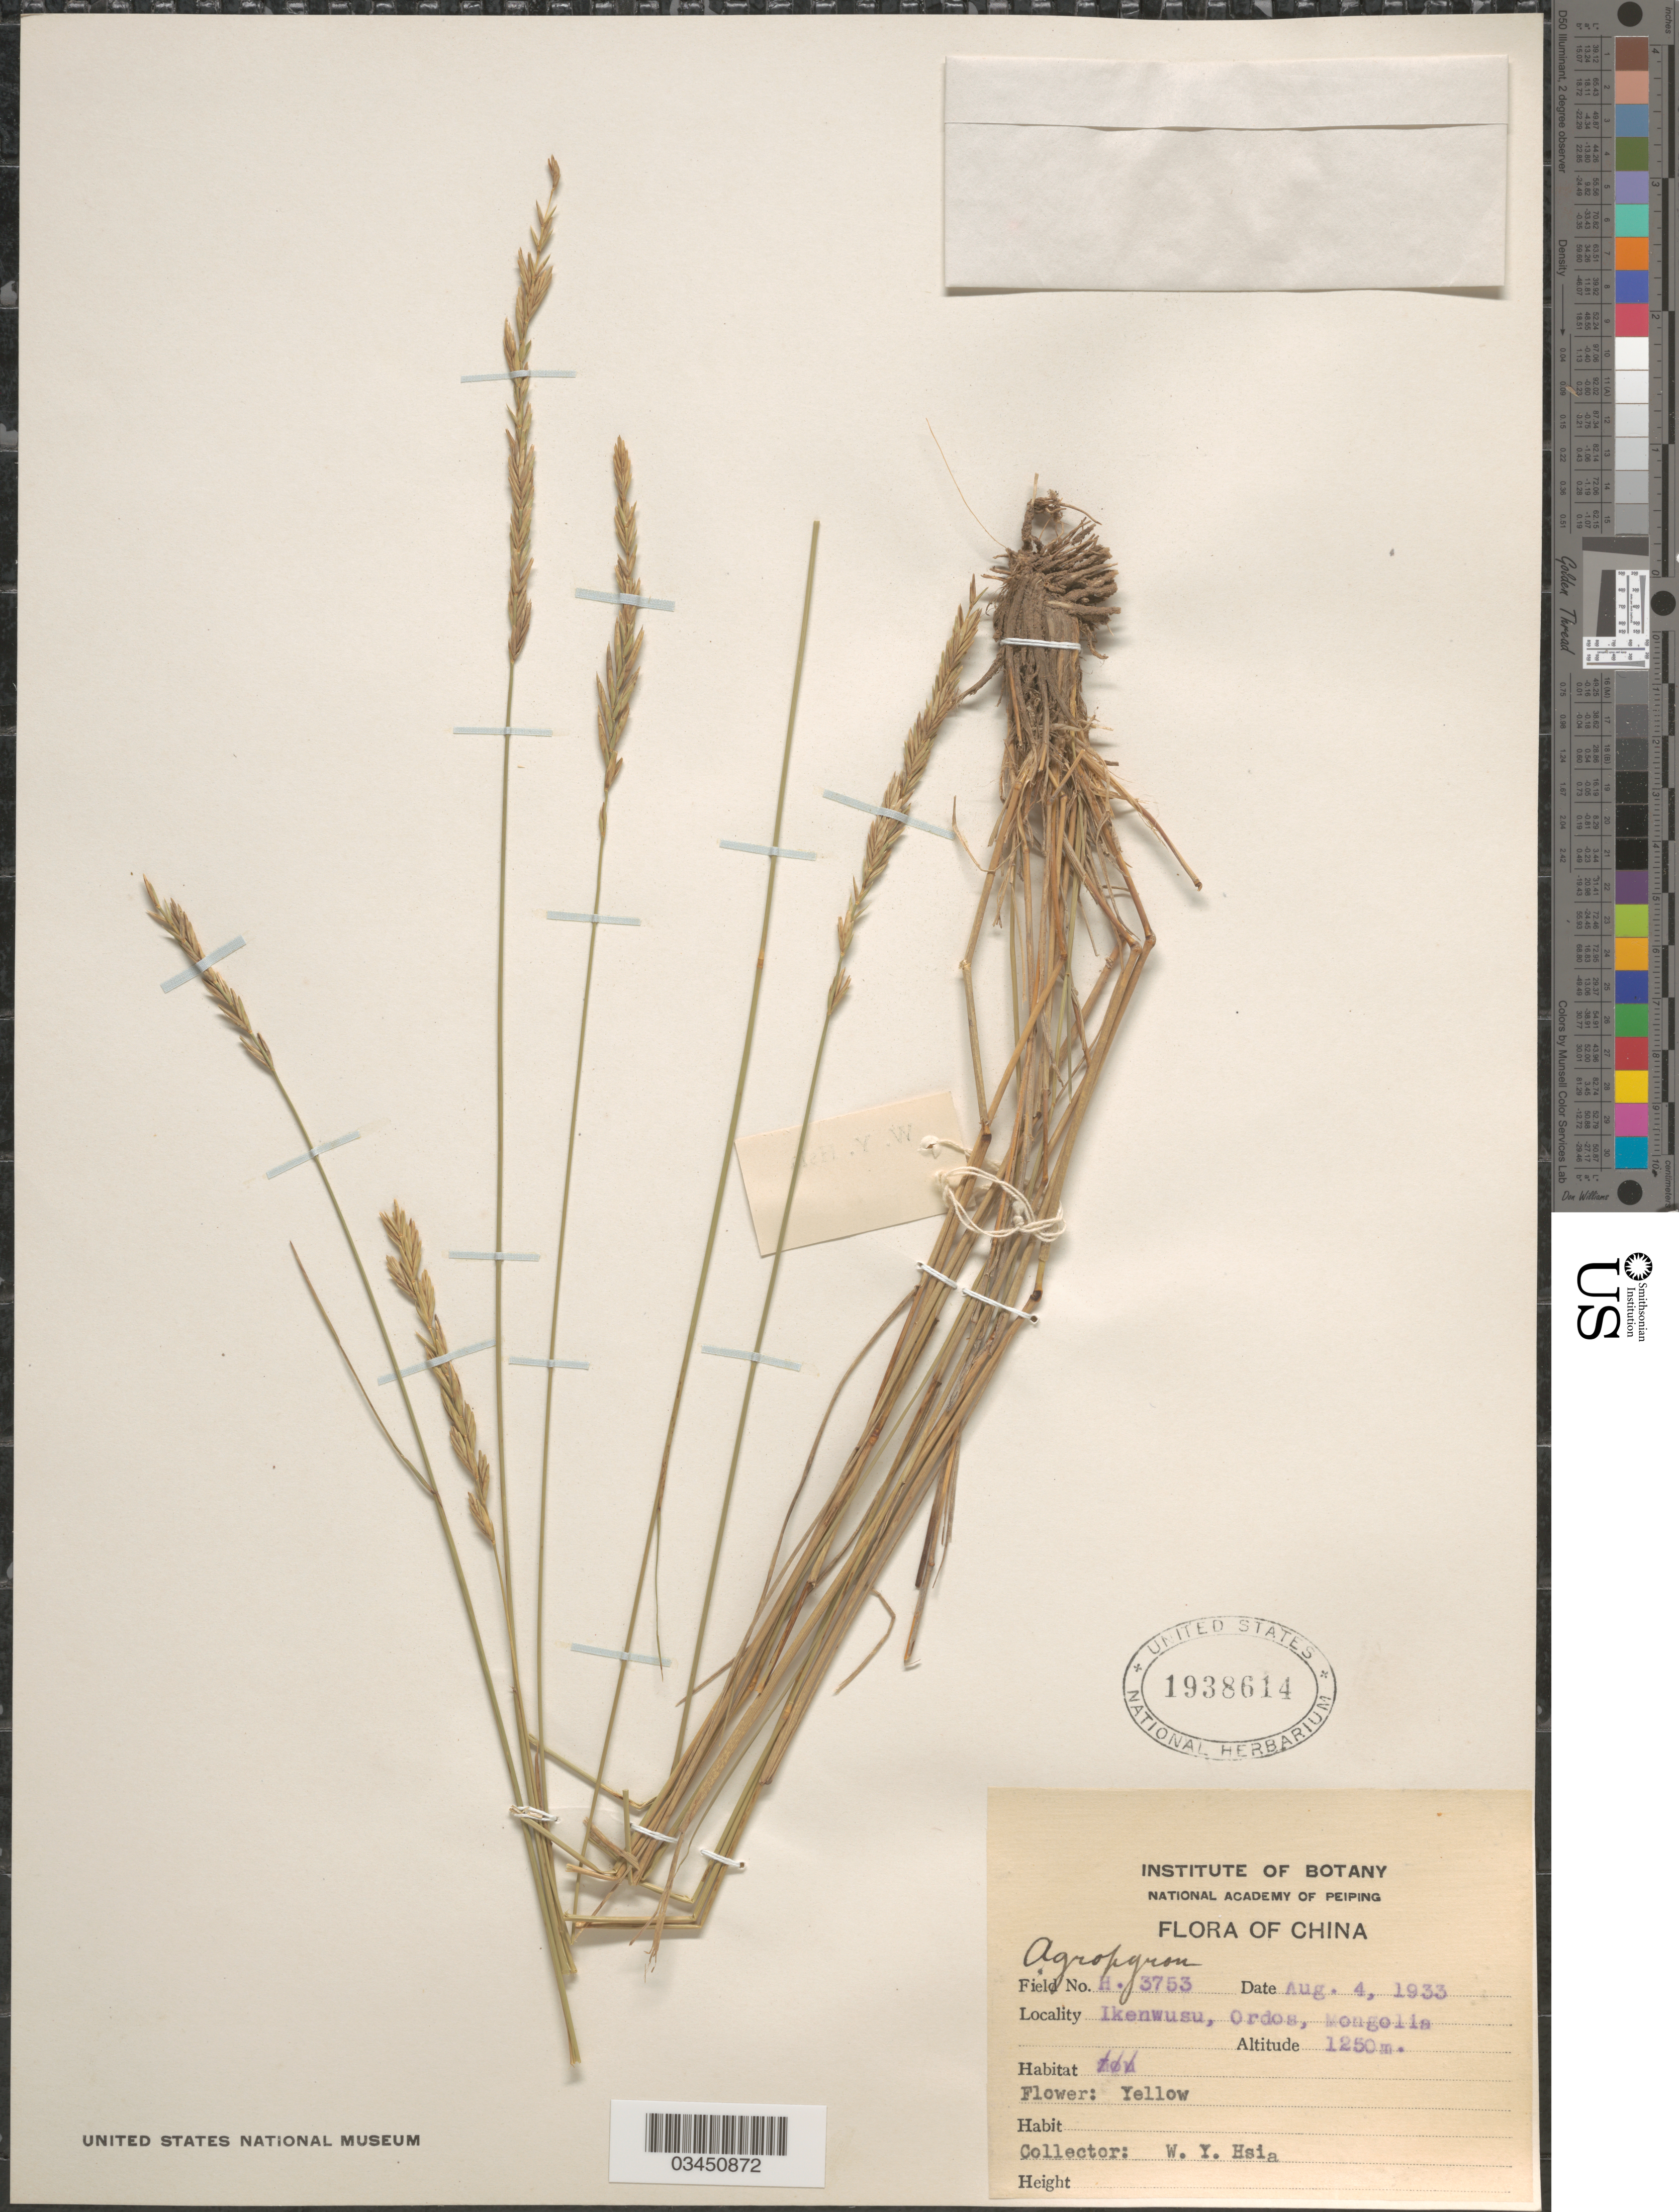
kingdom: Plantae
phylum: Tracheophyta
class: Liliopsida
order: Poales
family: Poaceae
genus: Elymus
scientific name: Elymus sp.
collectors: W. Hsia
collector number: H.3753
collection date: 1933-08-04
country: China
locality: Ikenwusu, Ordos, Mongolia.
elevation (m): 1250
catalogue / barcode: US 1938614